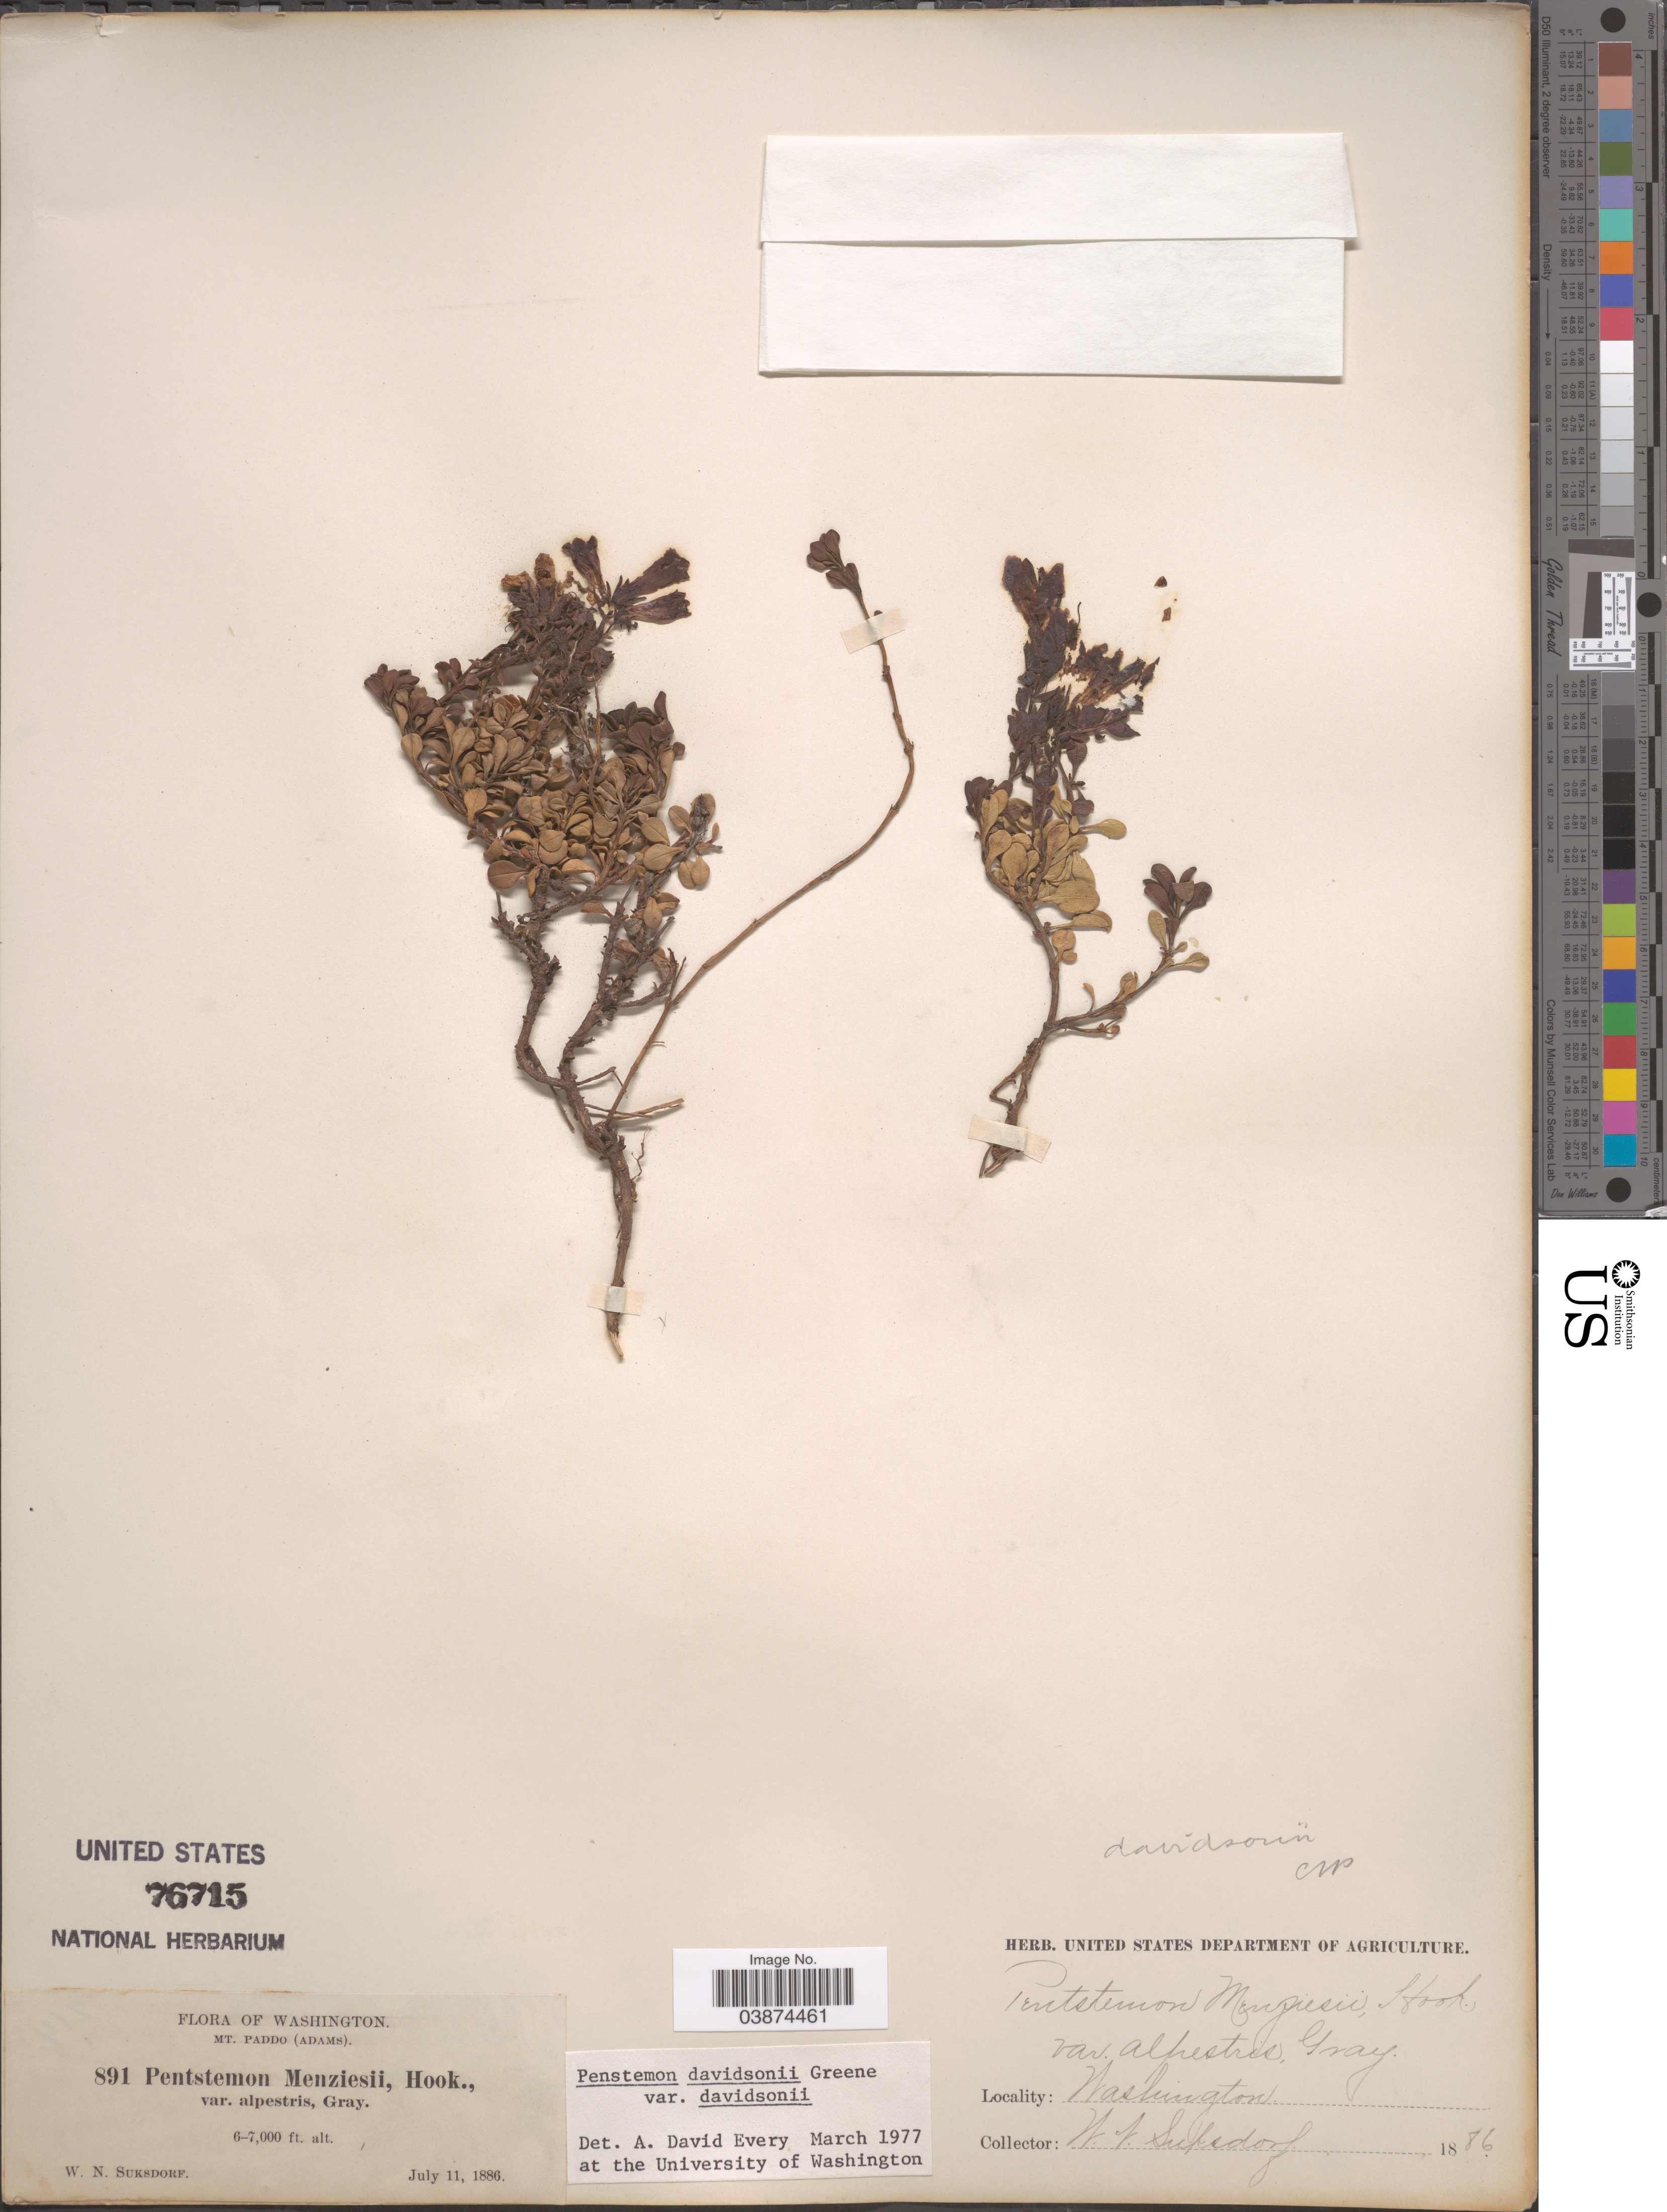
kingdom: Plantae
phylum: Tracheophyta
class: Magnoliopsida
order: Lamiales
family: Plantaginaceae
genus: Penstemon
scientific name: Penstemon davidsonii var. davidsonii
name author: Greene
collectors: W. N. Suksdorf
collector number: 891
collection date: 1886-07-11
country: United States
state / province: Washington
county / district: Skamania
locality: Mt. Paddo (Adams).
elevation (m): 1829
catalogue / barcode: US 76715